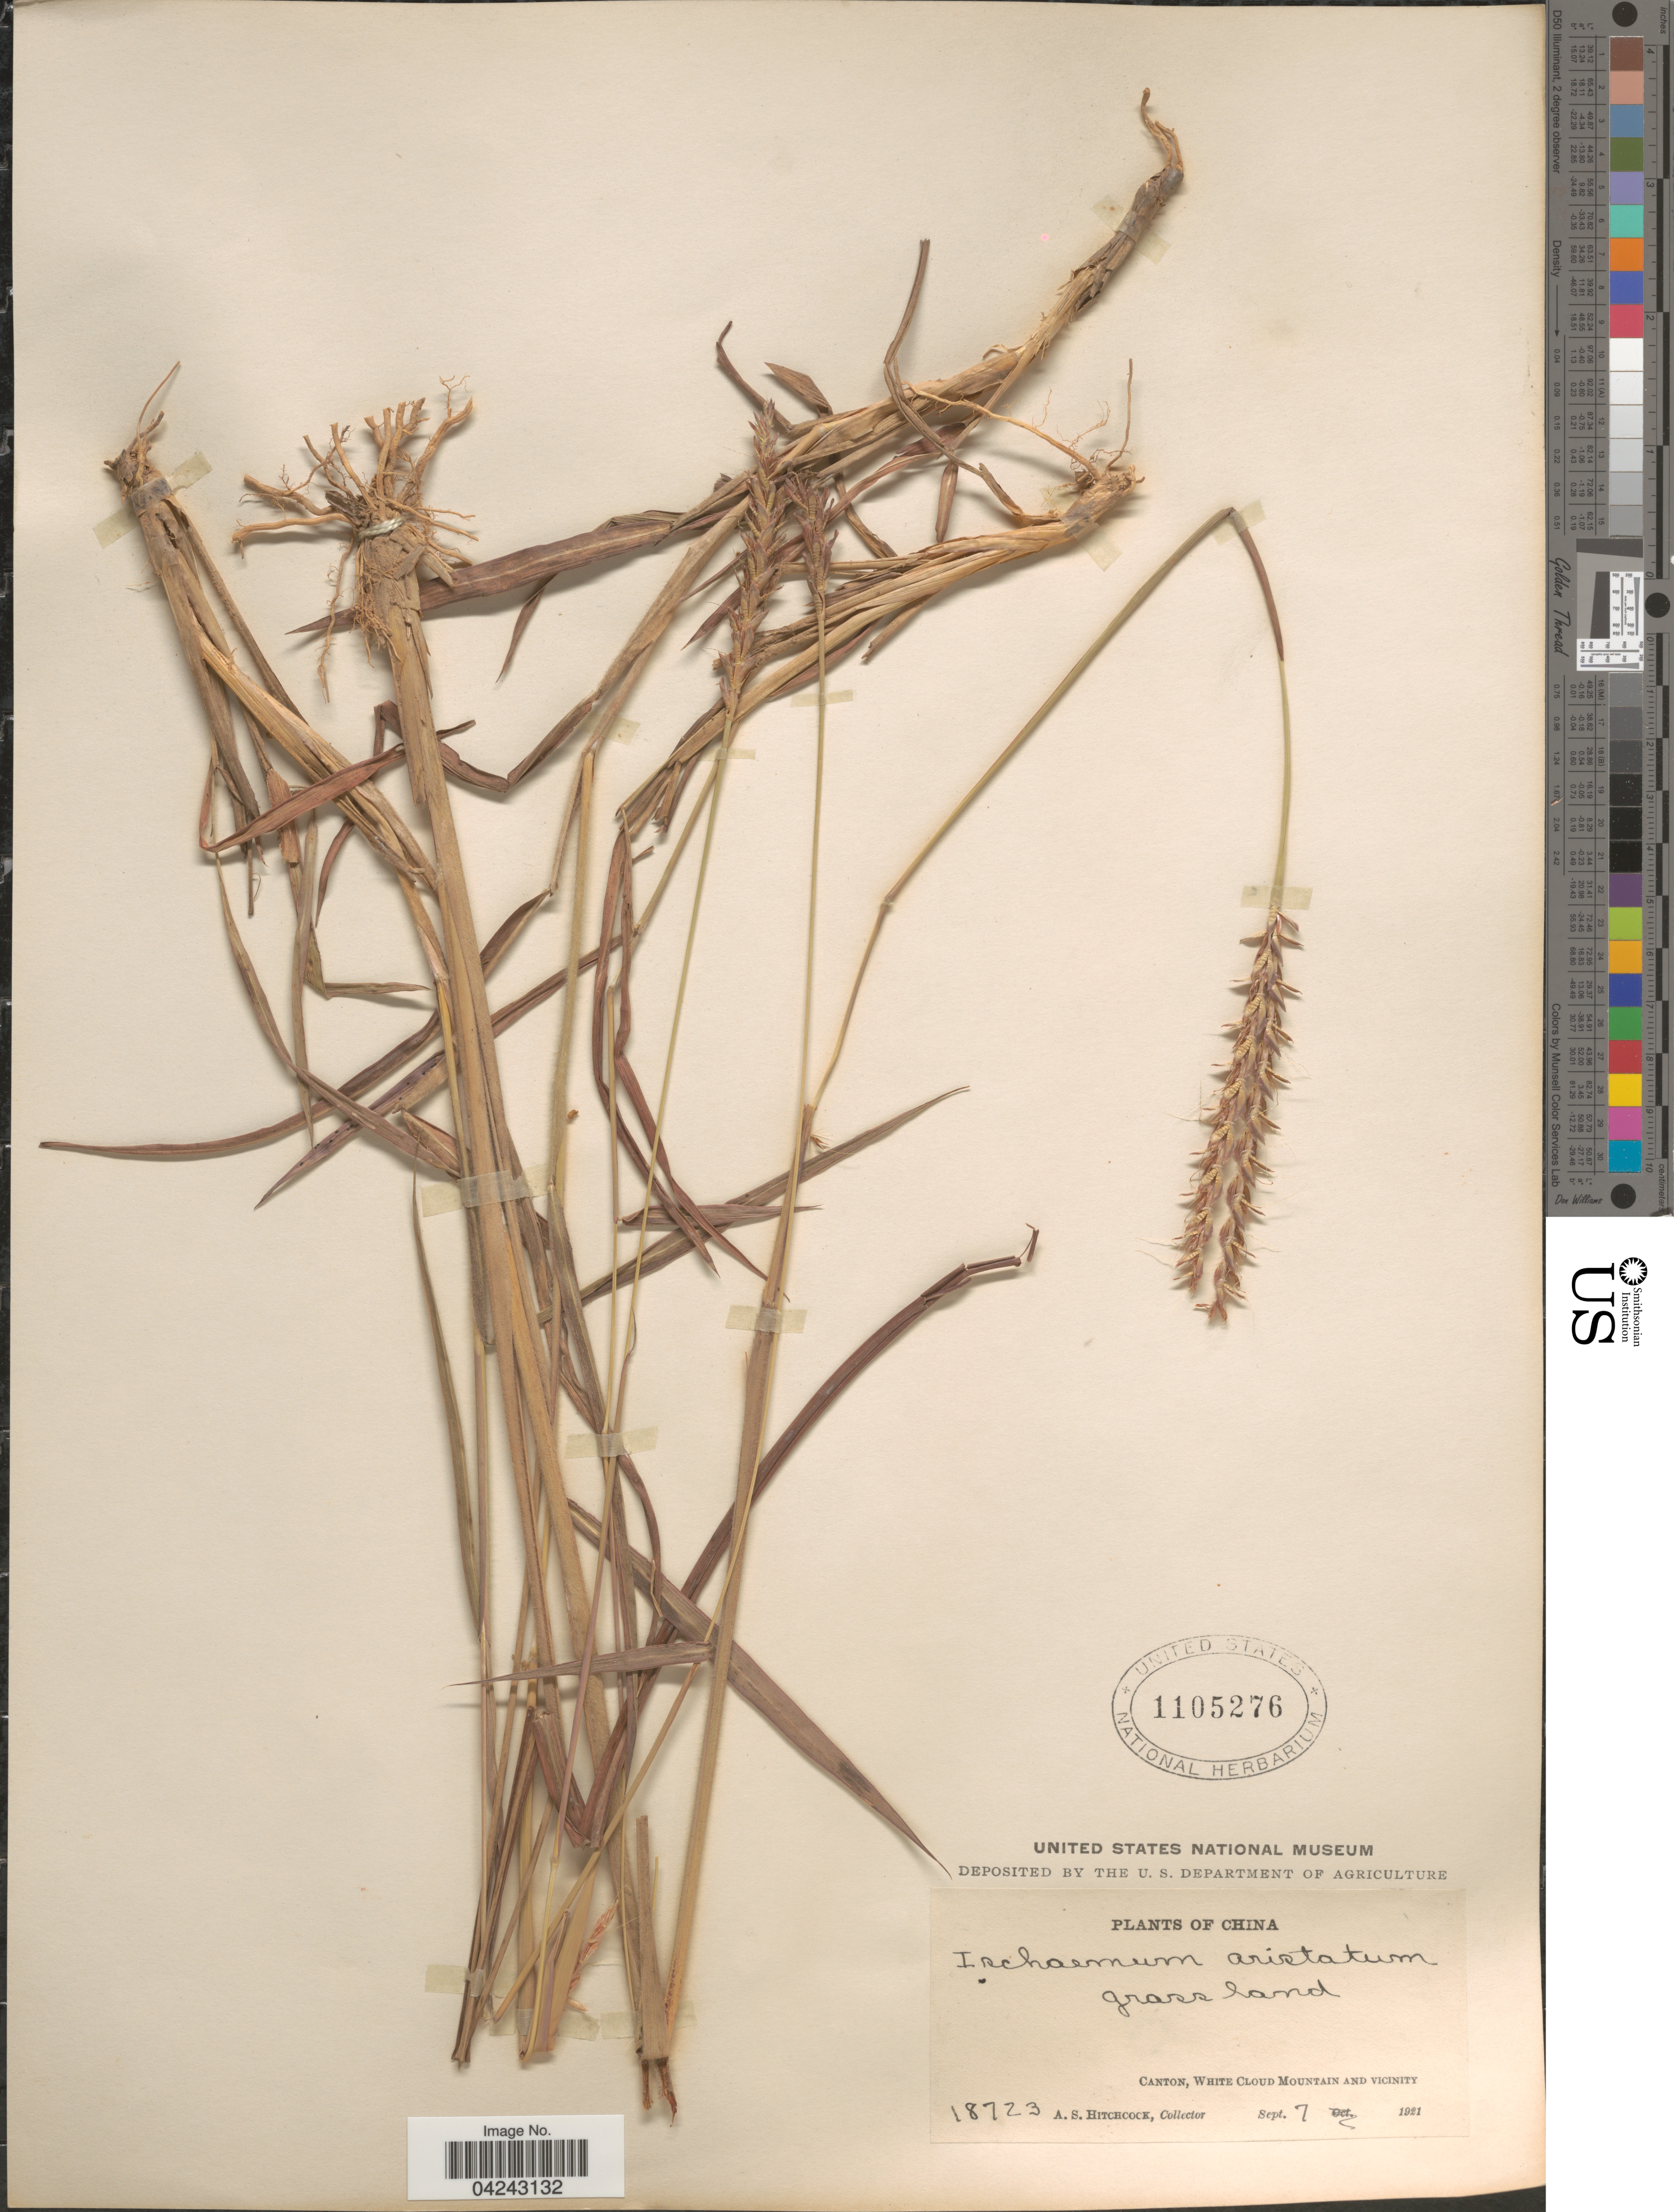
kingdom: Plantae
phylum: Tracheophyta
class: Liliopsida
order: Poales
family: Poaceae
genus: Ischaemum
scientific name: Ischaemum aristatum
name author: L.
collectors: A. S. Hitchcock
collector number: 18723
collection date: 1921-09-07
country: China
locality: Canton, White Cloud Mountain and vicinity.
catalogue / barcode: US 1105276